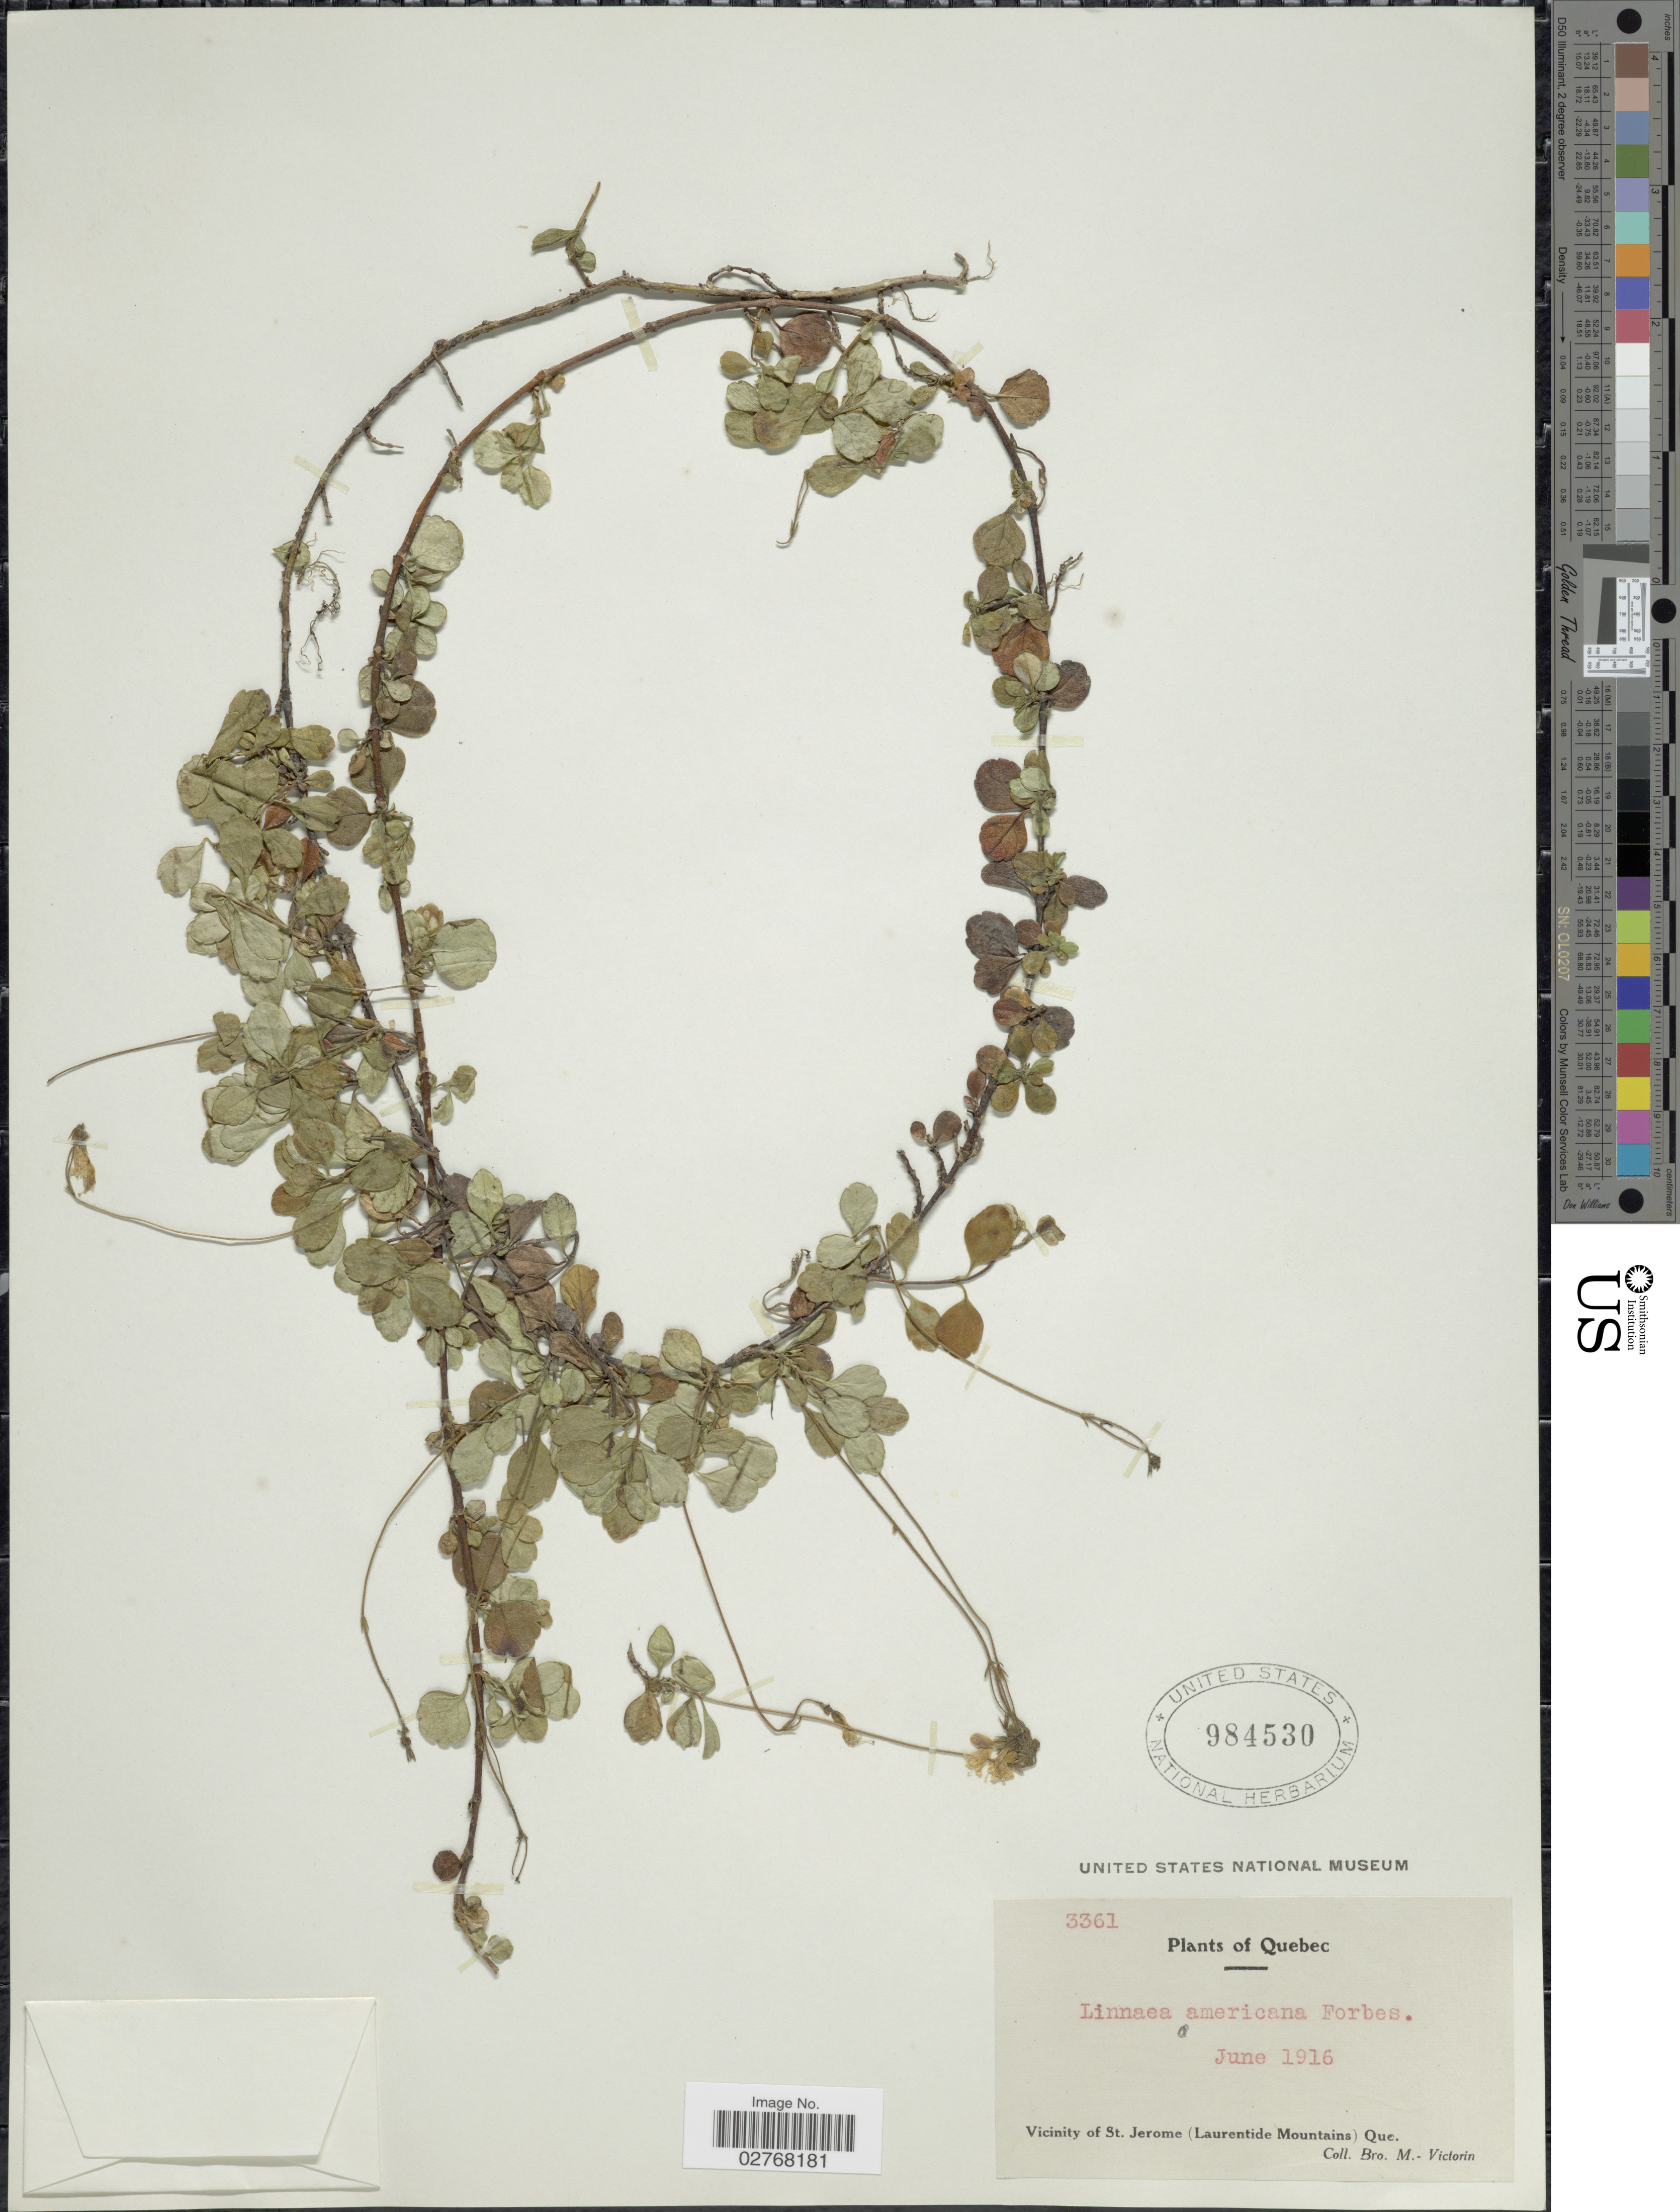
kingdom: Plantae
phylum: Tracheophyta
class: Magnoliopsida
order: Dipsacales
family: Caprifoliaceae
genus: Linnaea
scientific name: Linnaea borealis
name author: L.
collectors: Fr. Marie-Victorin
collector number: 3361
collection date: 1916-06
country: Canada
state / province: Quebec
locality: Vicinity of St. Jerome (Laurentide Mountains).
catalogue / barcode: US 984530